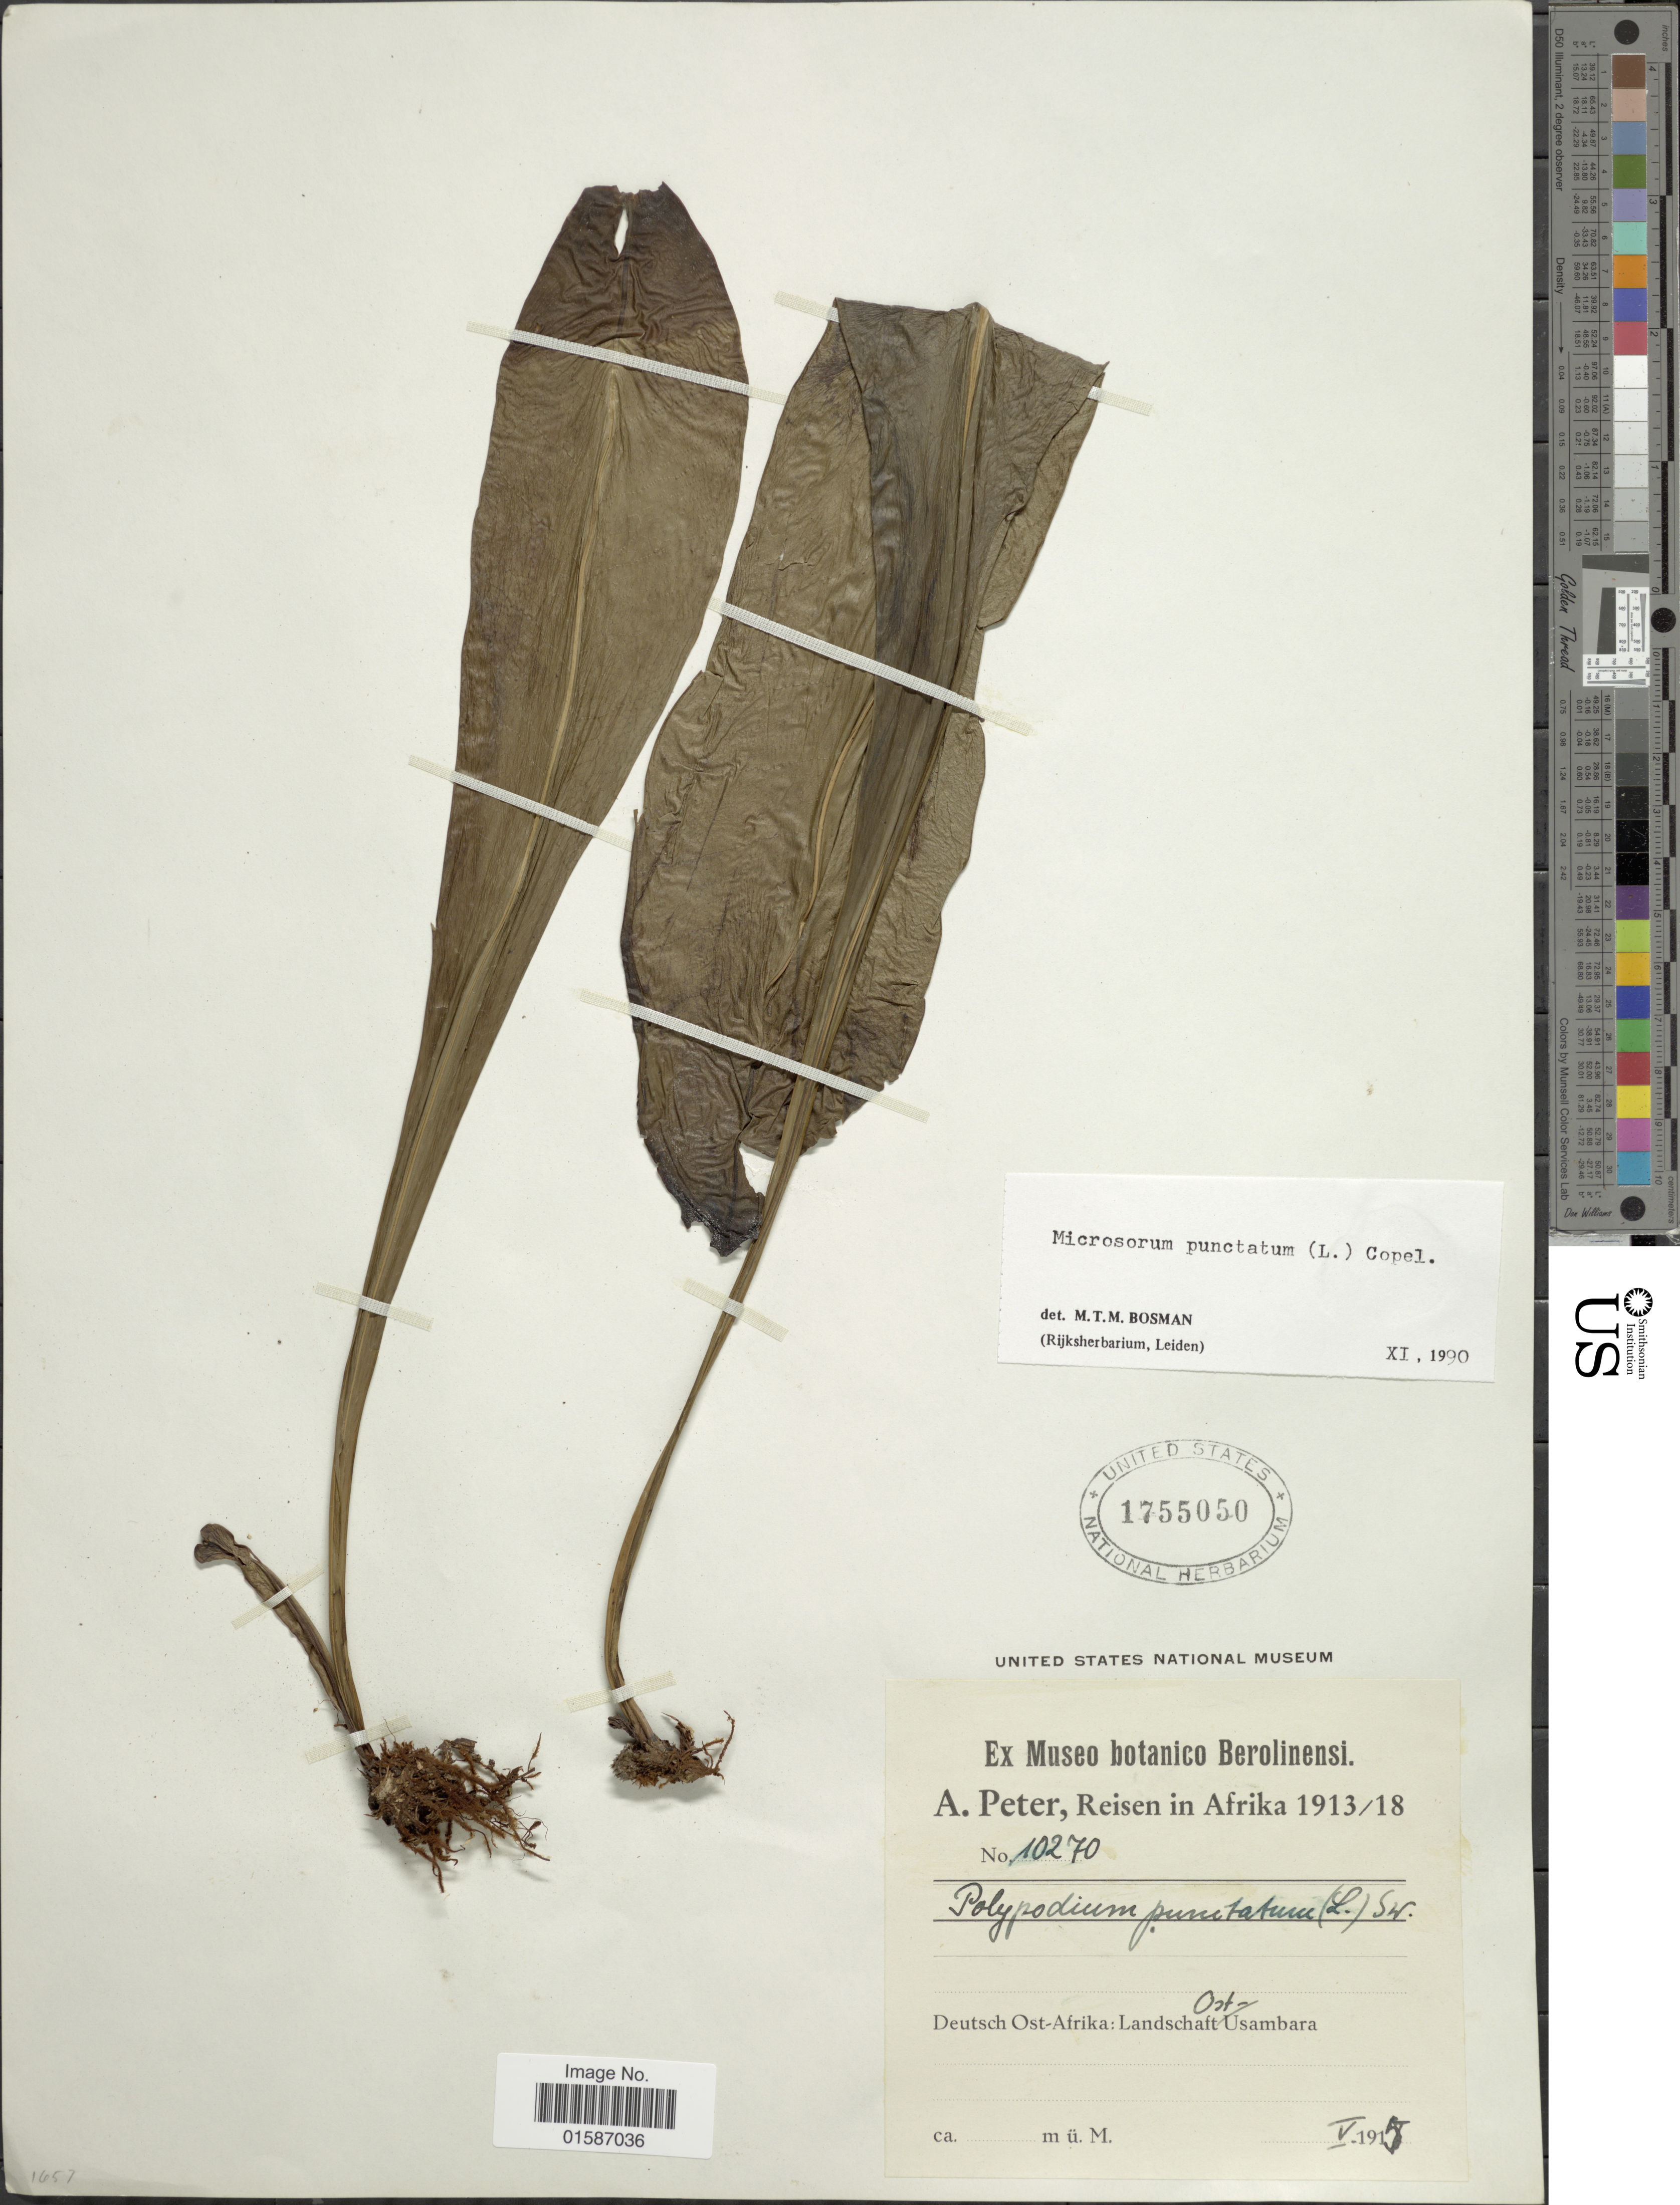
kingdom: Plantae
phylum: Tracheophyta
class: Polypodiopsida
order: Polypodiales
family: Polypodiaceae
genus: Microsorum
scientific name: Microsorum punctatum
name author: (L.) Copel.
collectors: A. Peter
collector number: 10270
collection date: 1915-05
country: Tanzania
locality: Deutsch Ost-Afrika: Landschaft Ost-Usambara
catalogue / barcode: US 1755050